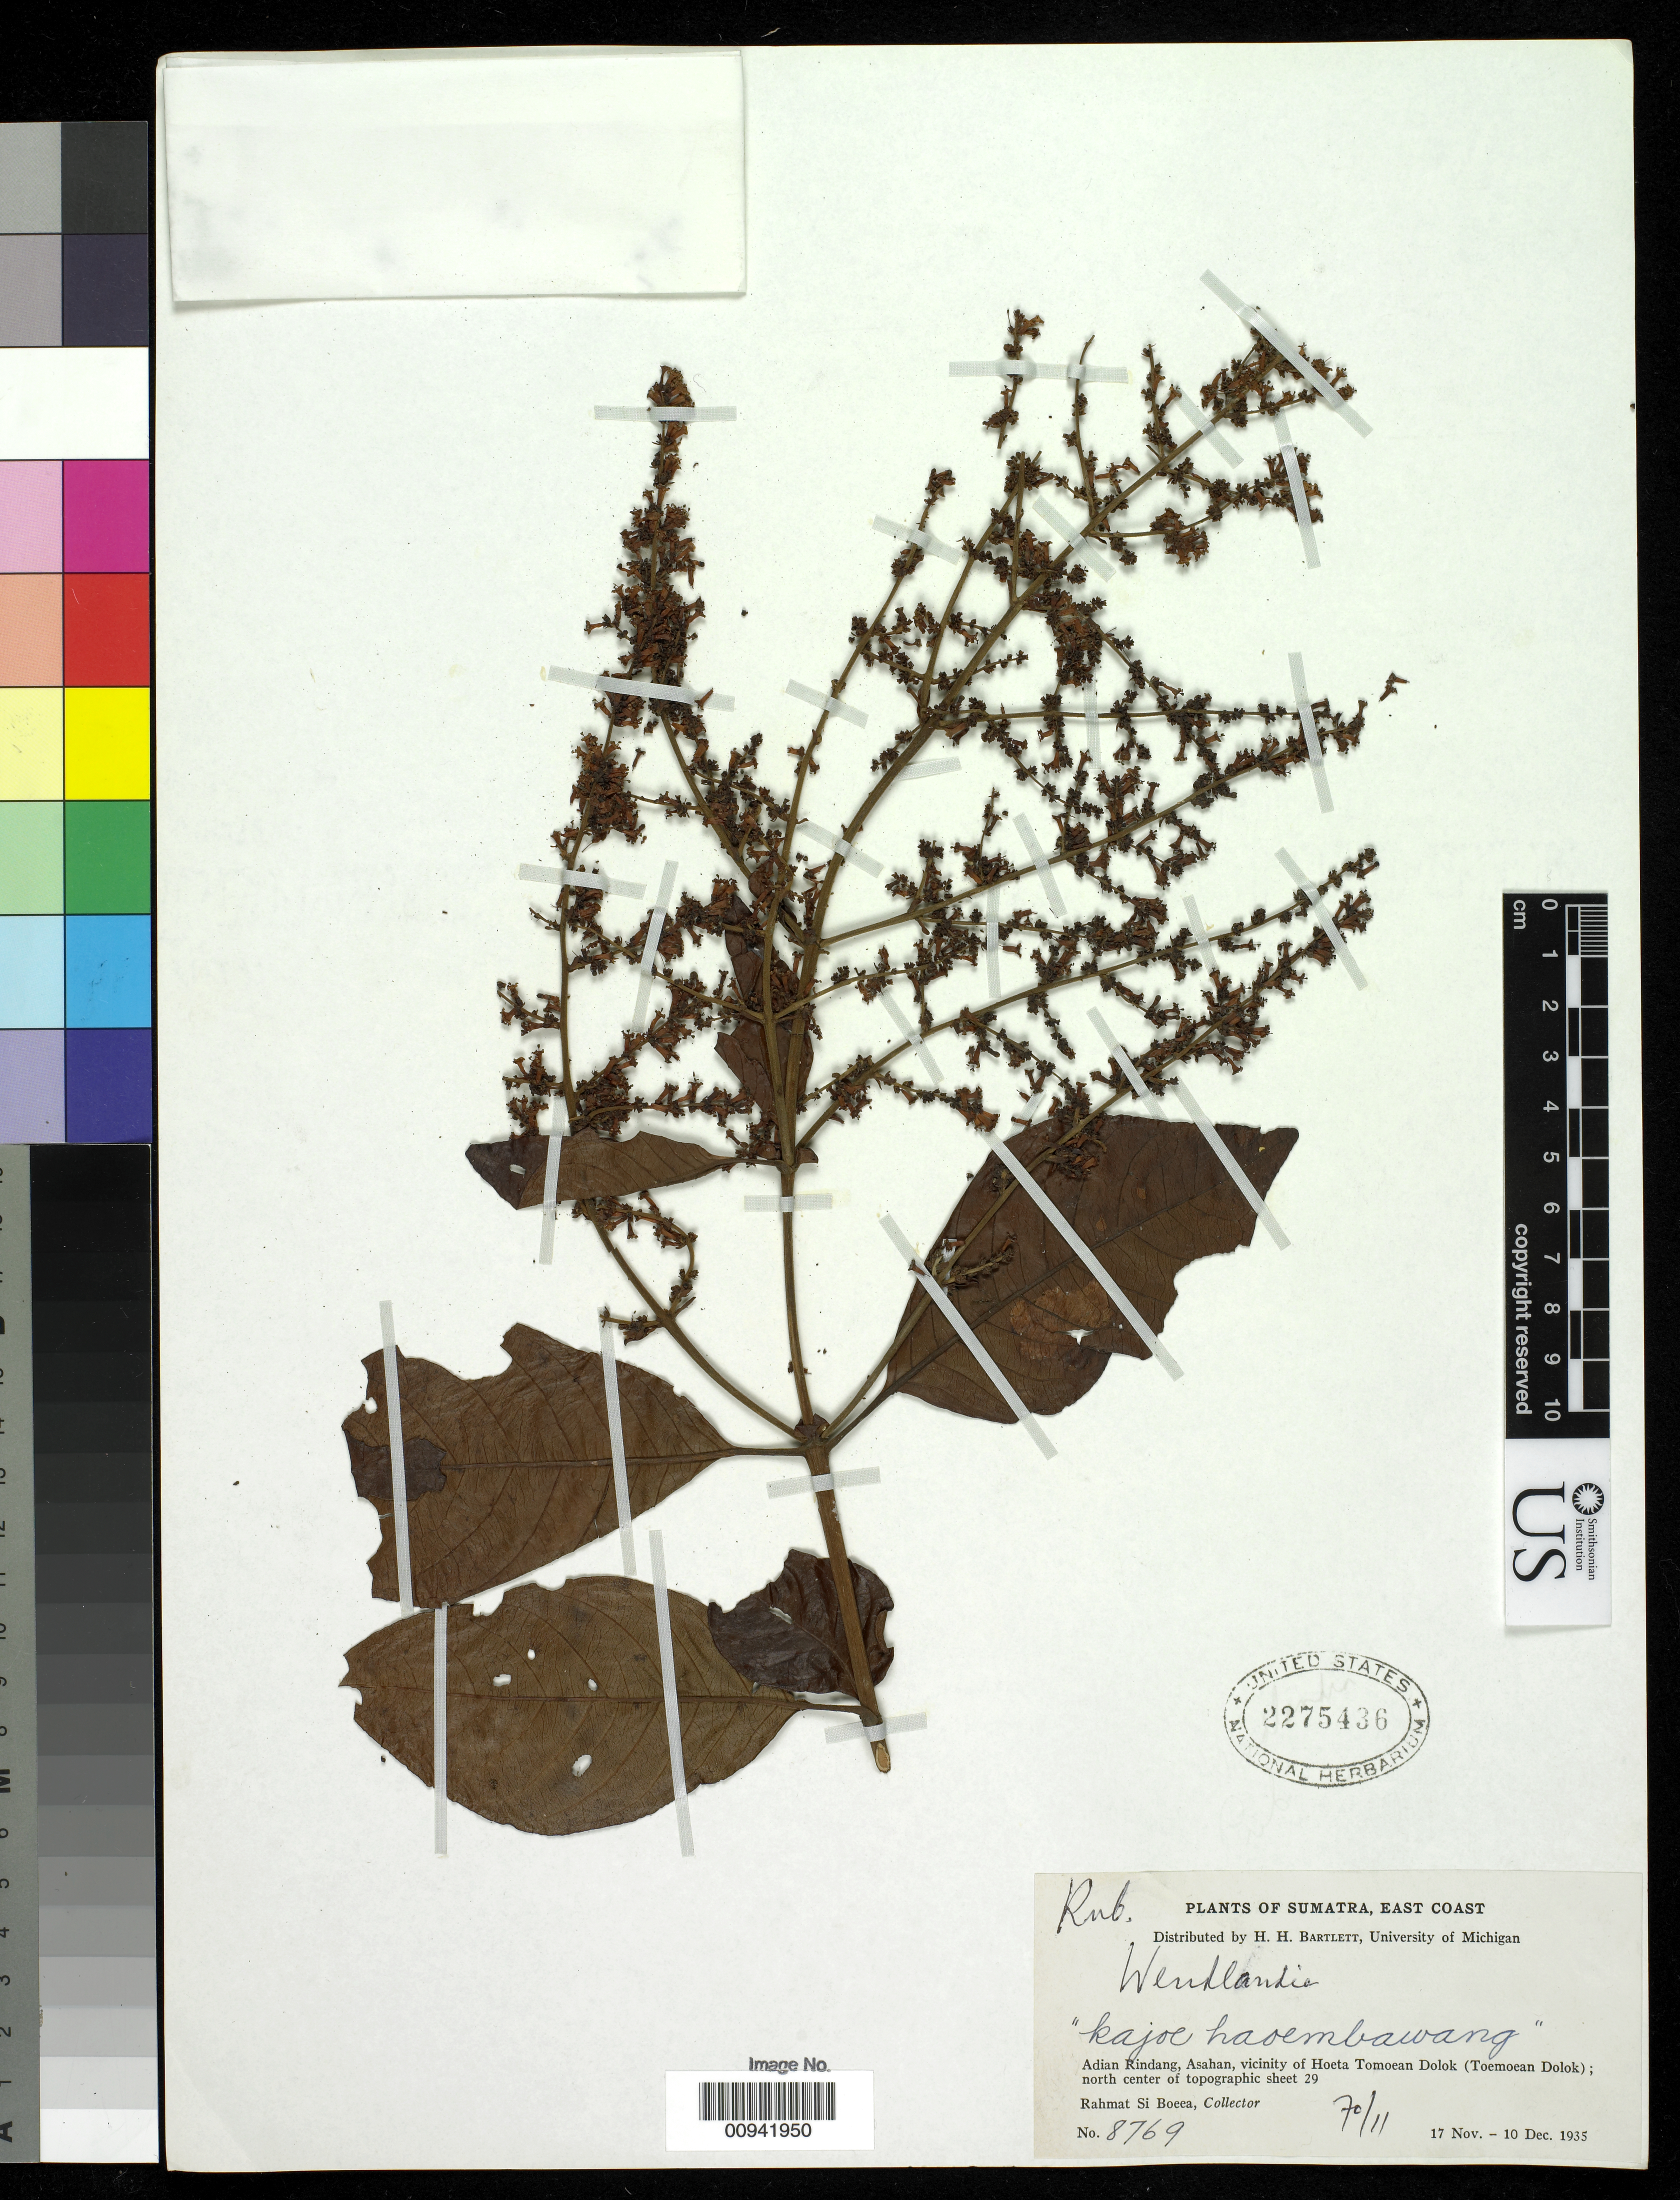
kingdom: Plantae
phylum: Tracheophyta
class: Magnoliopsida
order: Gentianales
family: Rubiaceae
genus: Wendlandia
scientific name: Wendlandia sp.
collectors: Rahmat Si Boeea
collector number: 8769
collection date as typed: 17 Nov 1935 to 10 Dec 1935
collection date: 1935-11-17/1935-12-10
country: Indonesia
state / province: Sumatra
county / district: Aceh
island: Sumatra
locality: Adian Rindang, Asahan, vicinity of Hoeta Tomoean Dolok (Toemoean Dolok)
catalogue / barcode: US 2275436